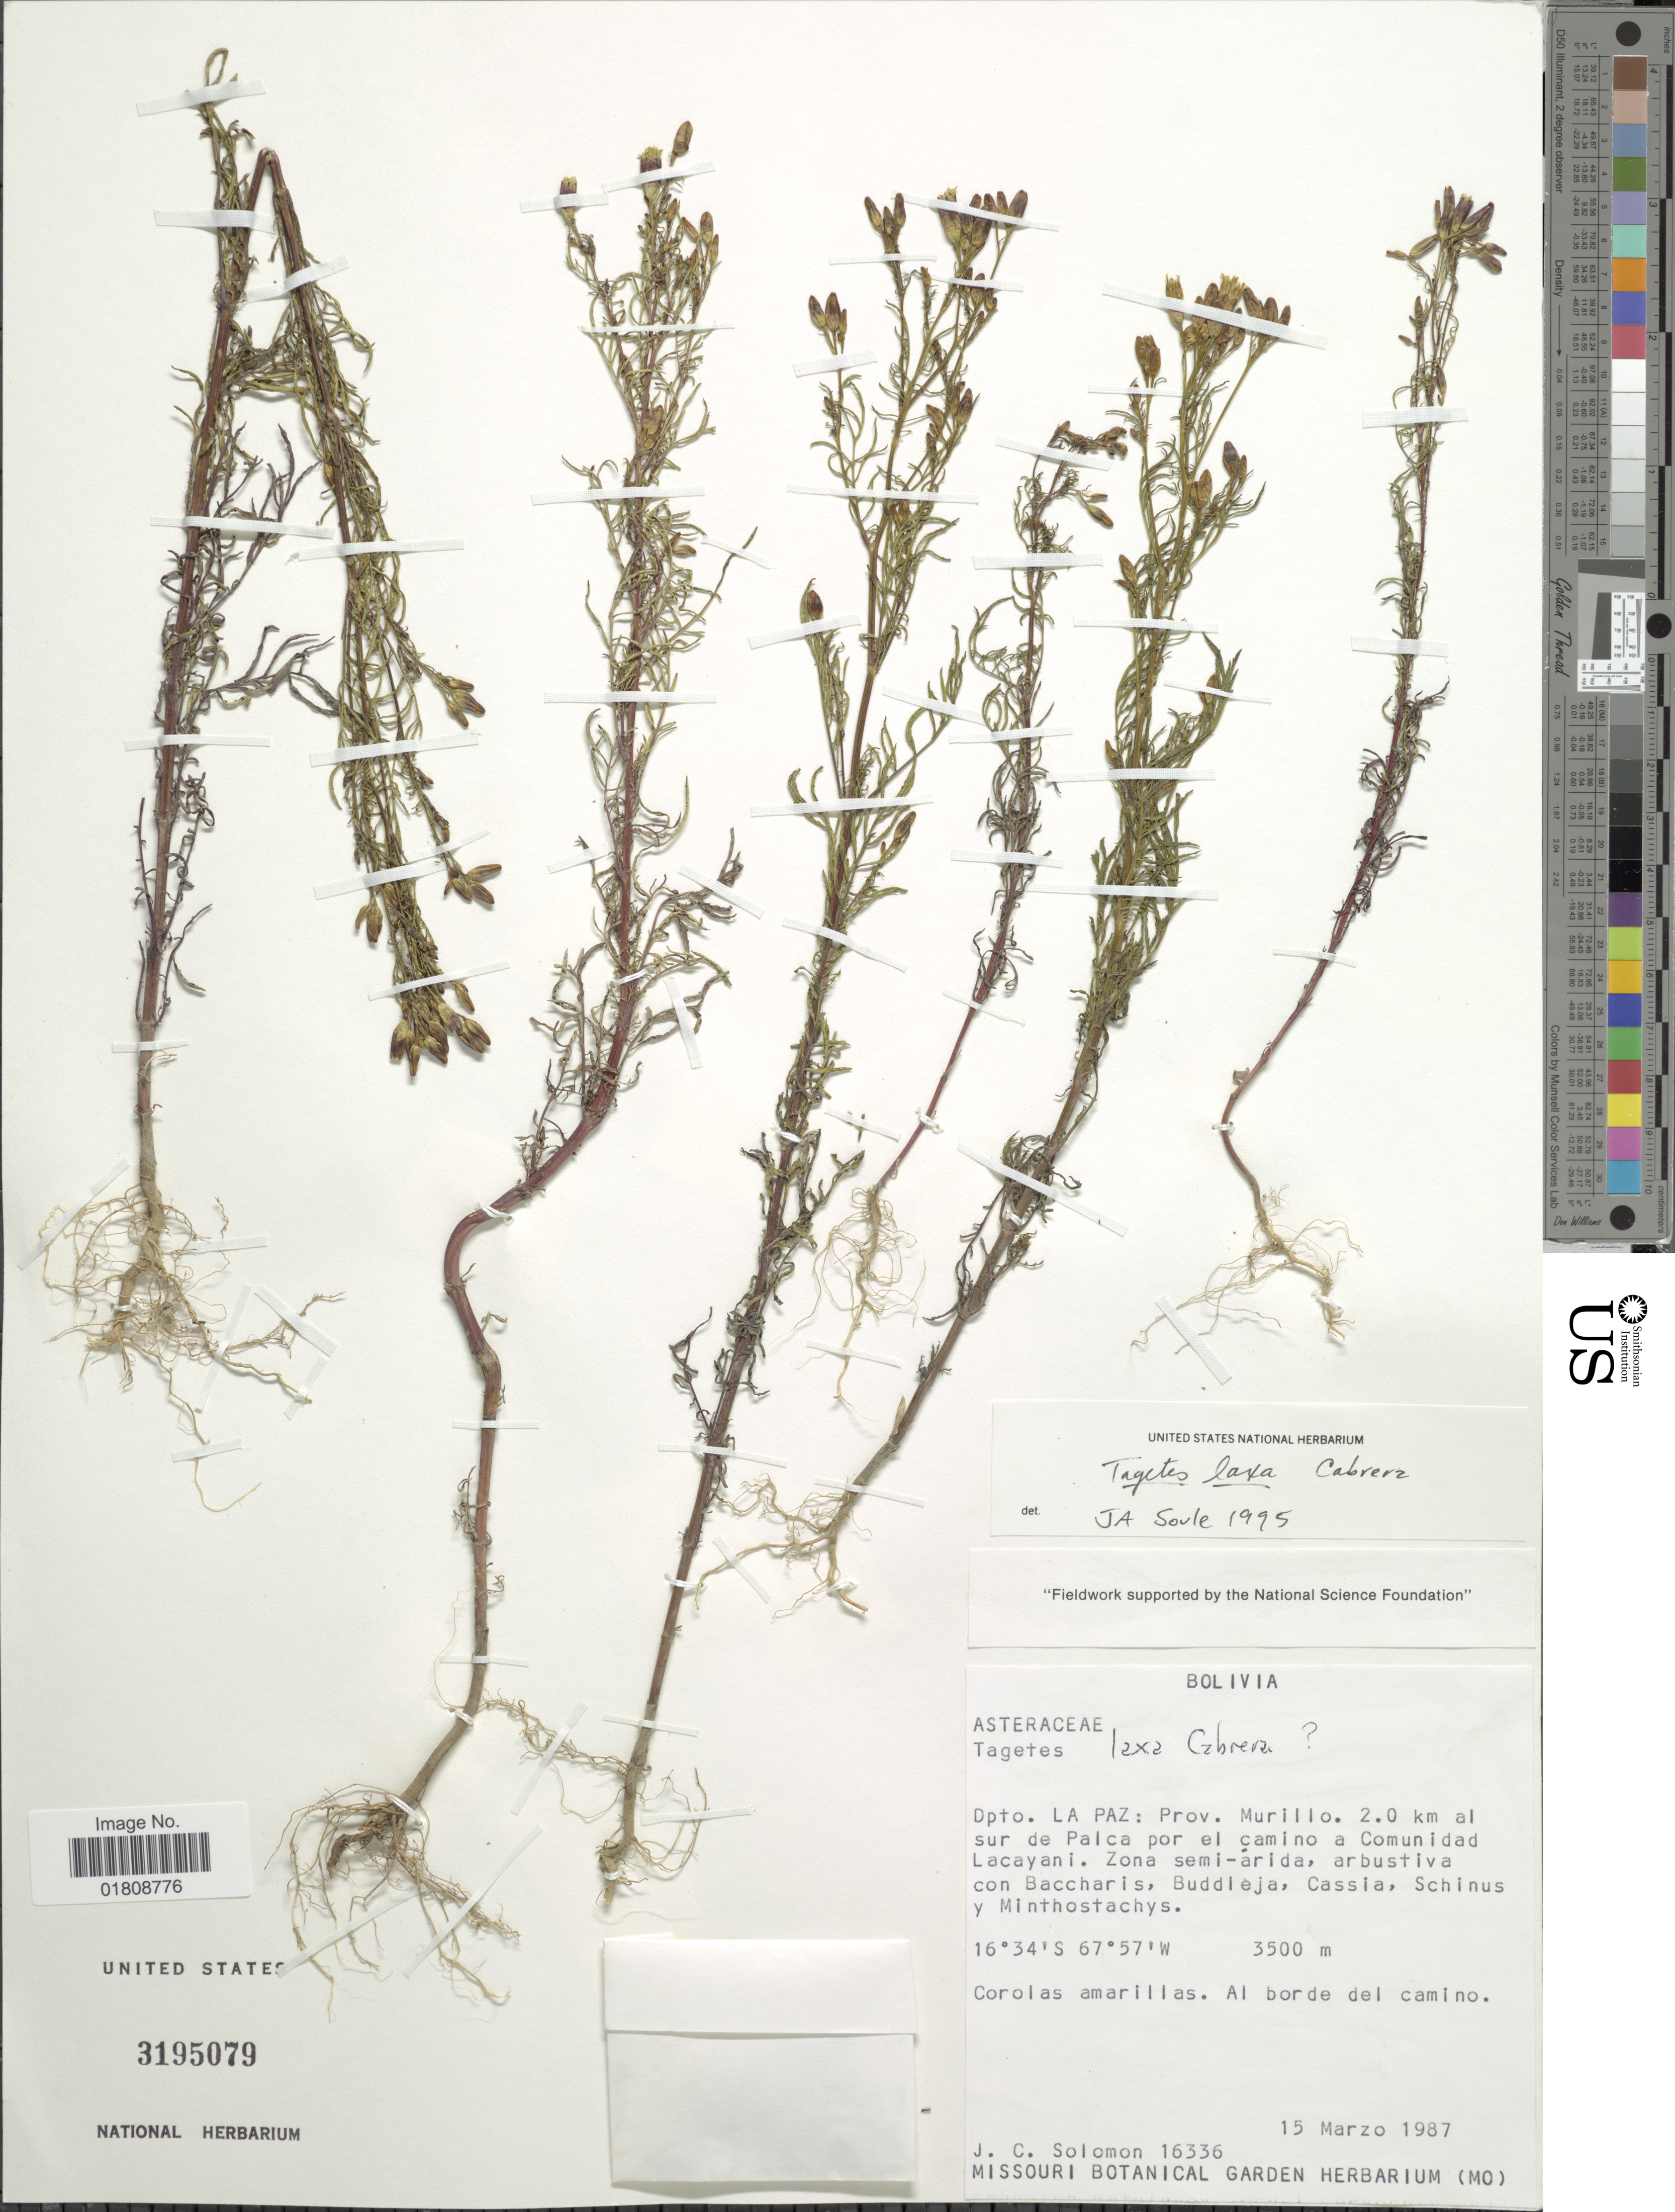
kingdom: Plantae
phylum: Tracheophyta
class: Magnoliopsida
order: Asterales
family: Asteraceae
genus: Tagetes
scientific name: Tagetes laxa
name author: Caberra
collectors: J. C. Solomon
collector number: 16336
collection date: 1987-03-15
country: Bolivia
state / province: La Paz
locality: Prov. Murillo, 2.0 km al sur de Palca por el camino a Comunidad Lacayani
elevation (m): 3500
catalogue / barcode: US 3195079